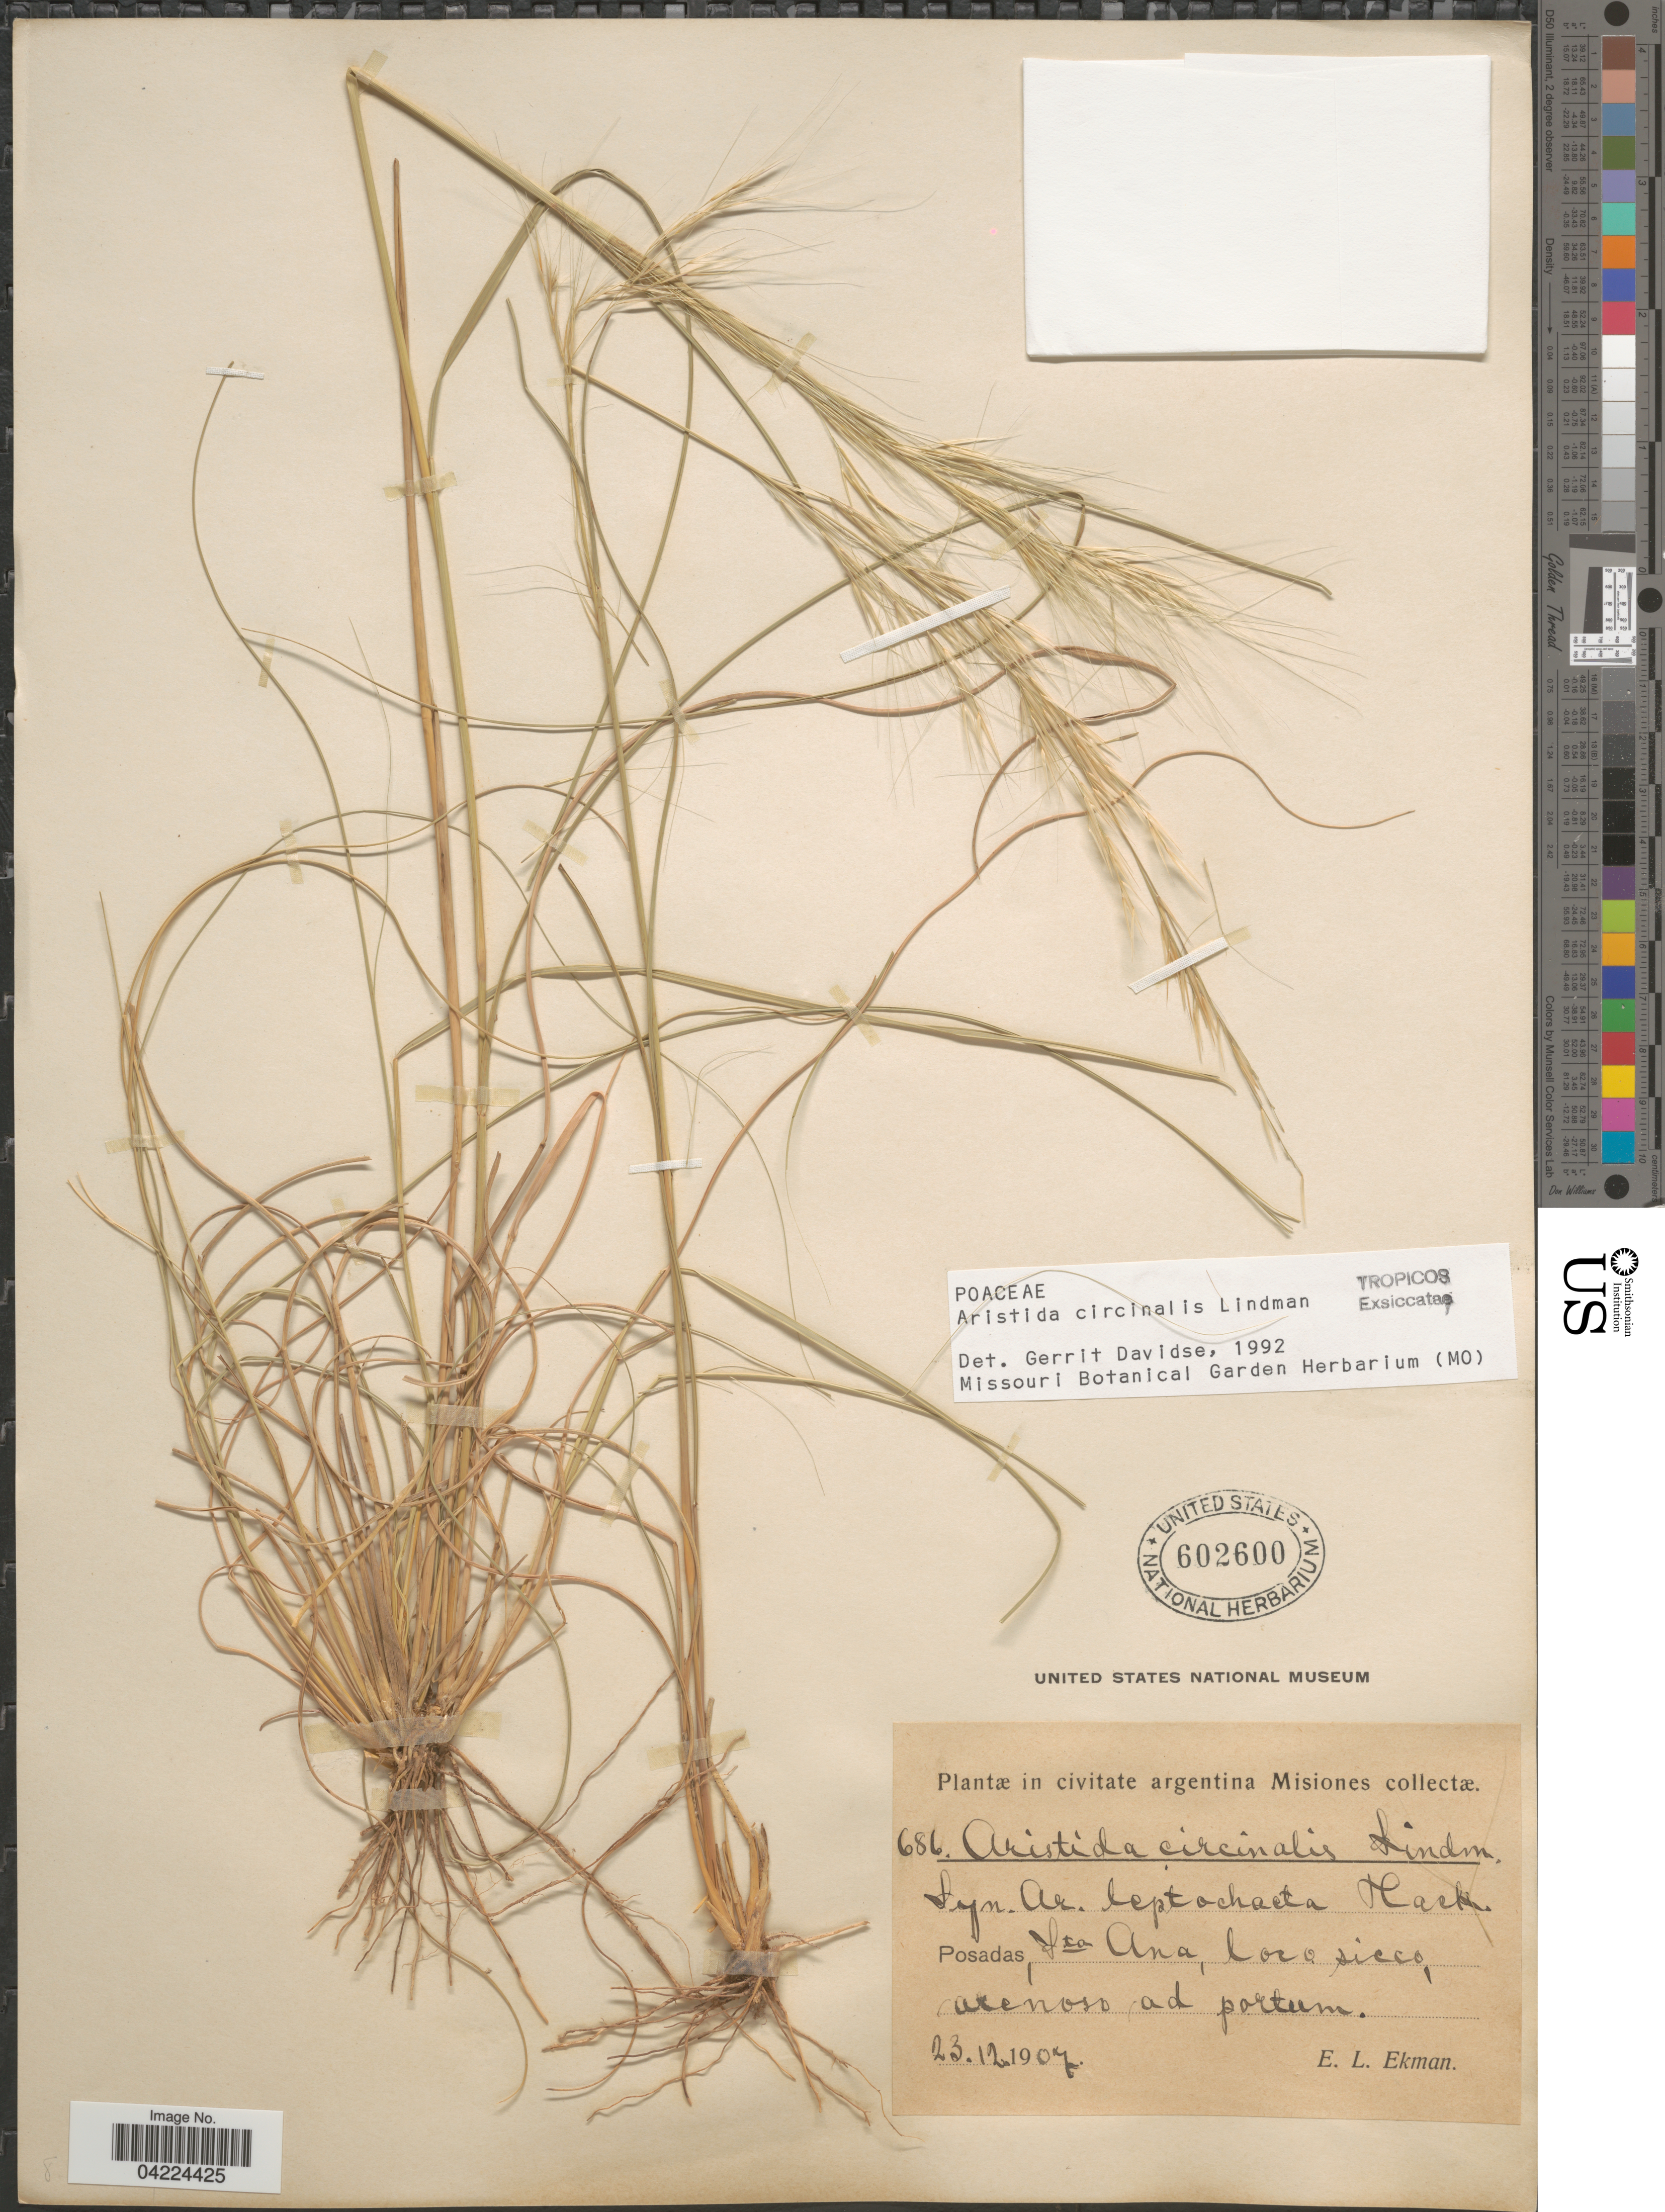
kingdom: Plantae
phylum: Tracheophyta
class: Liliopsida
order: Poales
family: Poaceae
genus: Aristida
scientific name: Aristida circinalis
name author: Lindm.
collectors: E. L. Ekman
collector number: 686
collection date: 1907-12-23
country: Argentina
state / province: Misiones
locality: Posadas, Sta Ana, loco sicco.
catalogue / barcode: US 602600